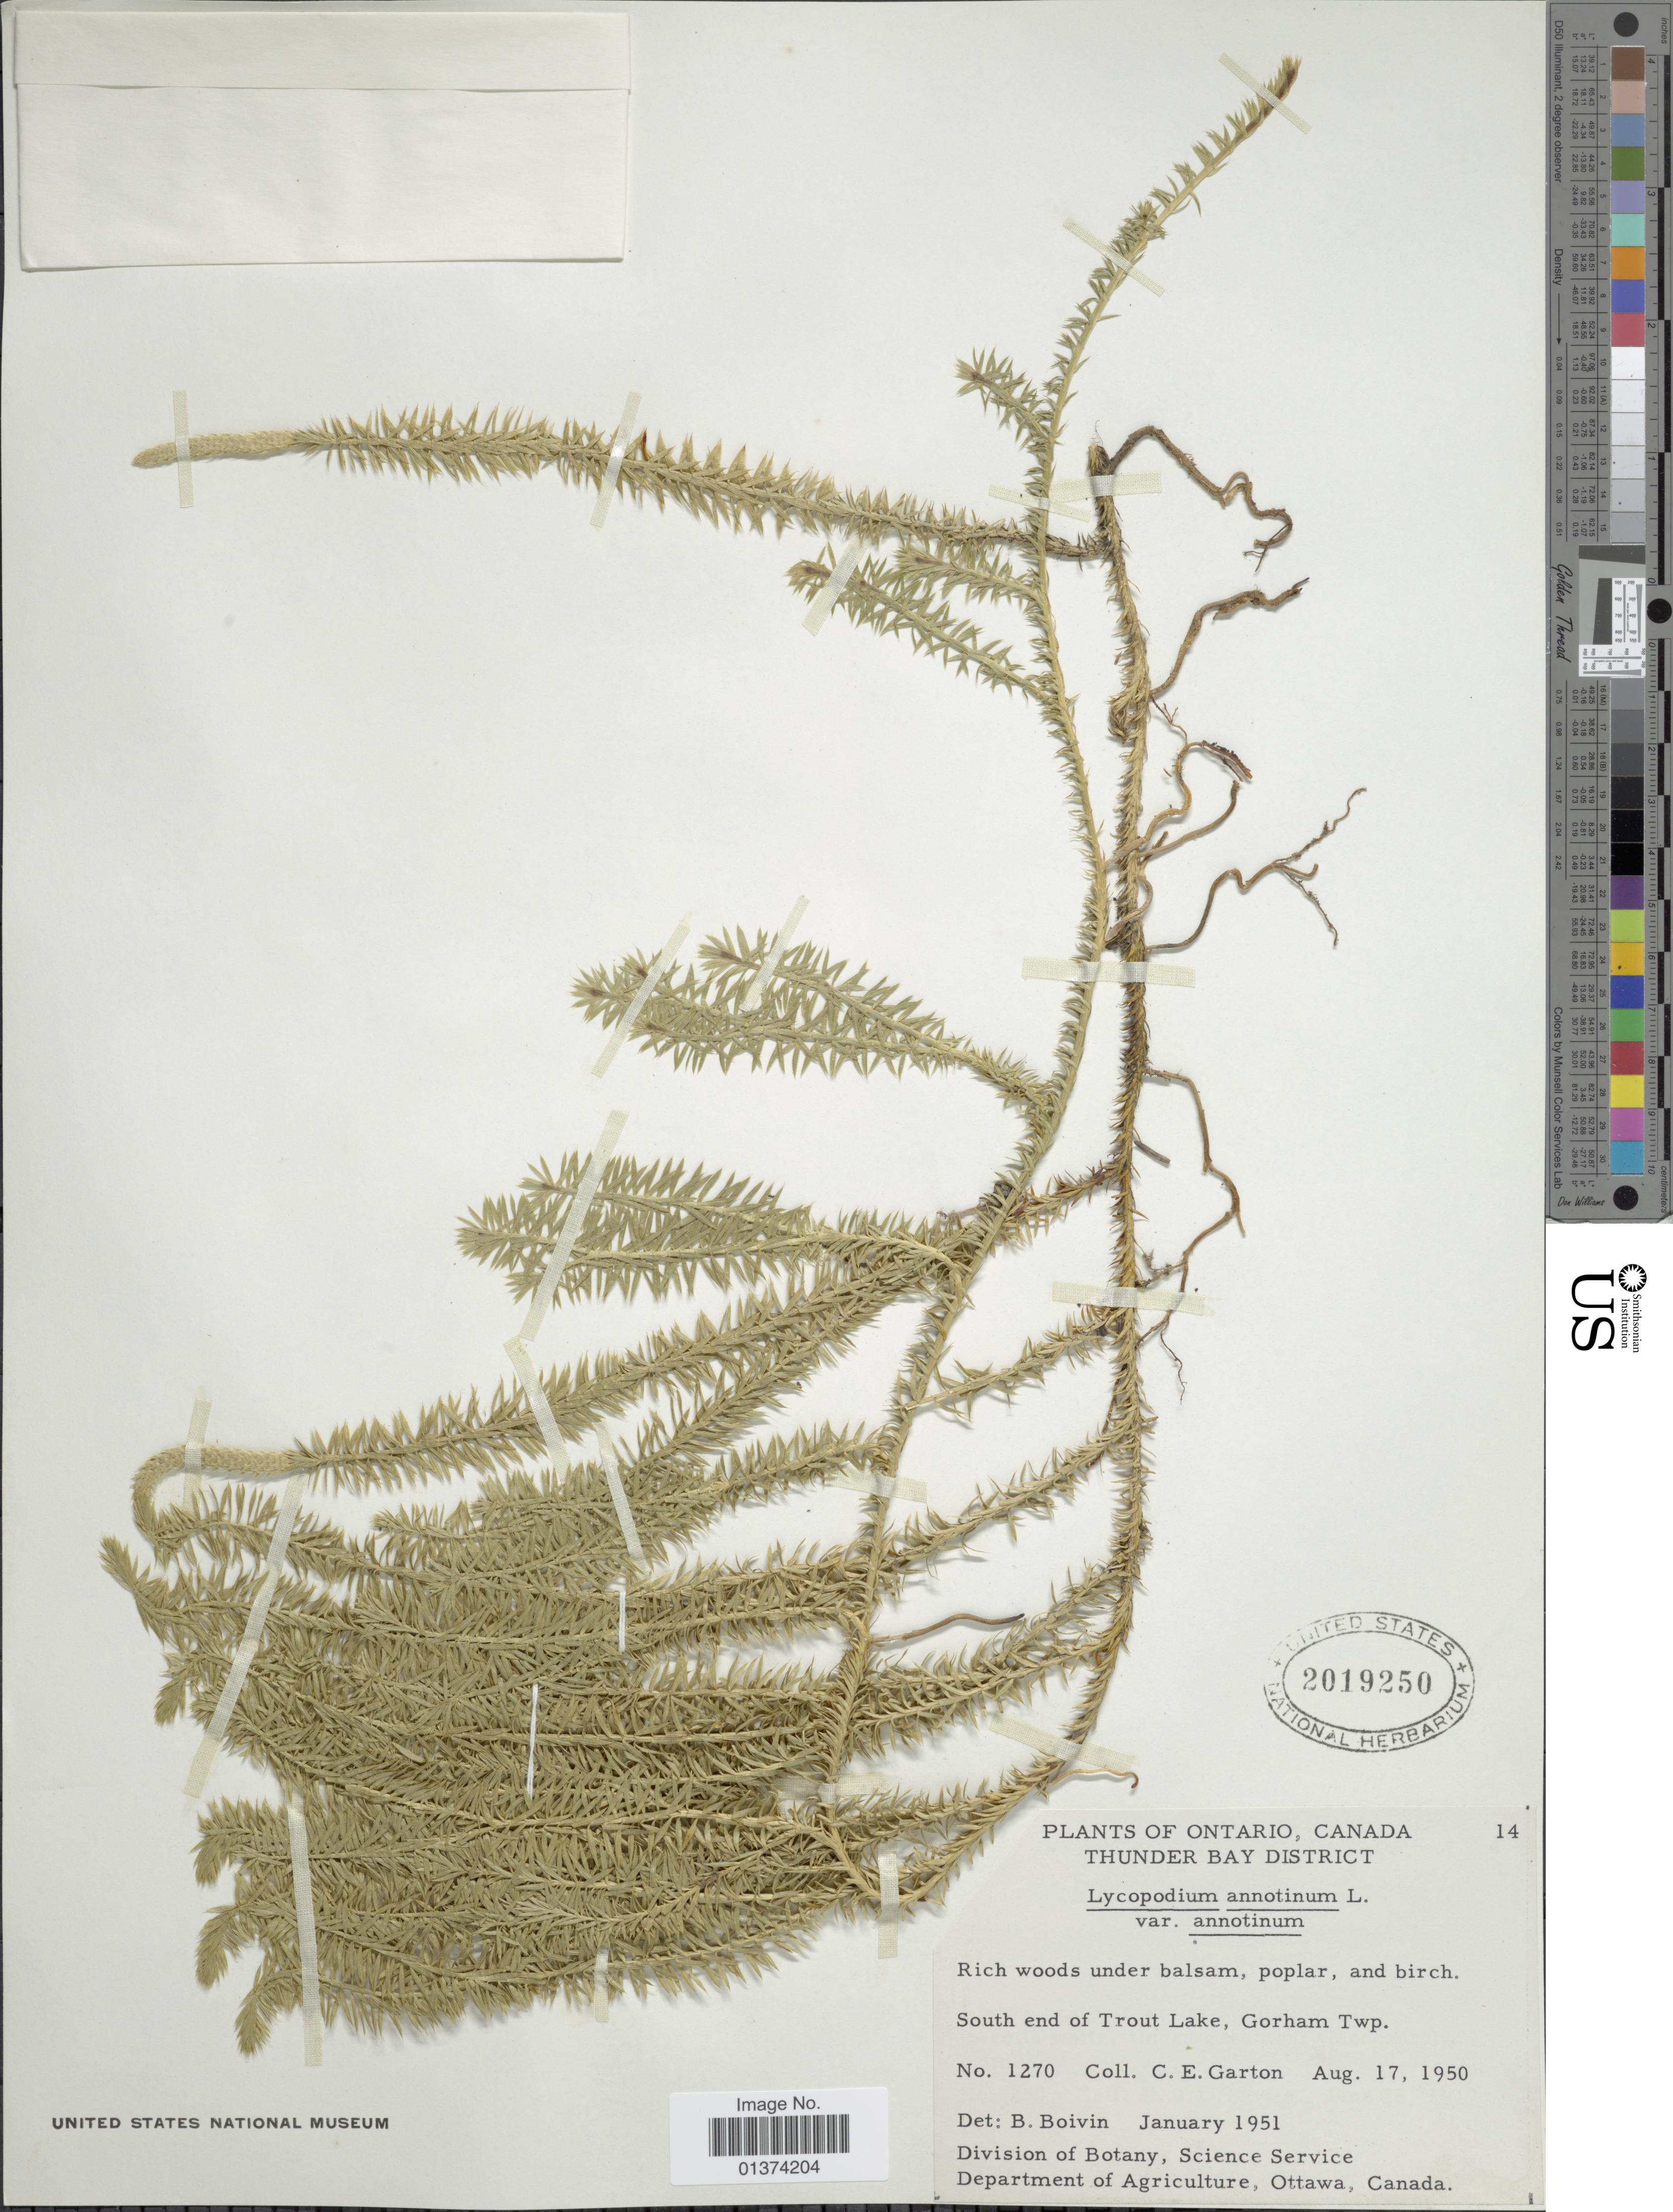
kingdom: Plantae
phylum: Tracheophyta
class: Lycopodiopsida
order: Lycopodiales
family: Lycopodiaceae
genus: Spinulum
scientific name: Spinulum annotinum subsp. annotinum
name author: (L.) A. Haines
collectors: C. E. Garton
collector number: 1270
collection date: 1950-08-17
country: Canada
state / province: Ontario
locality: Thunder Bay District, South end of Trout Lake, Gorham Twp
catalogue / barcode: US 2019250